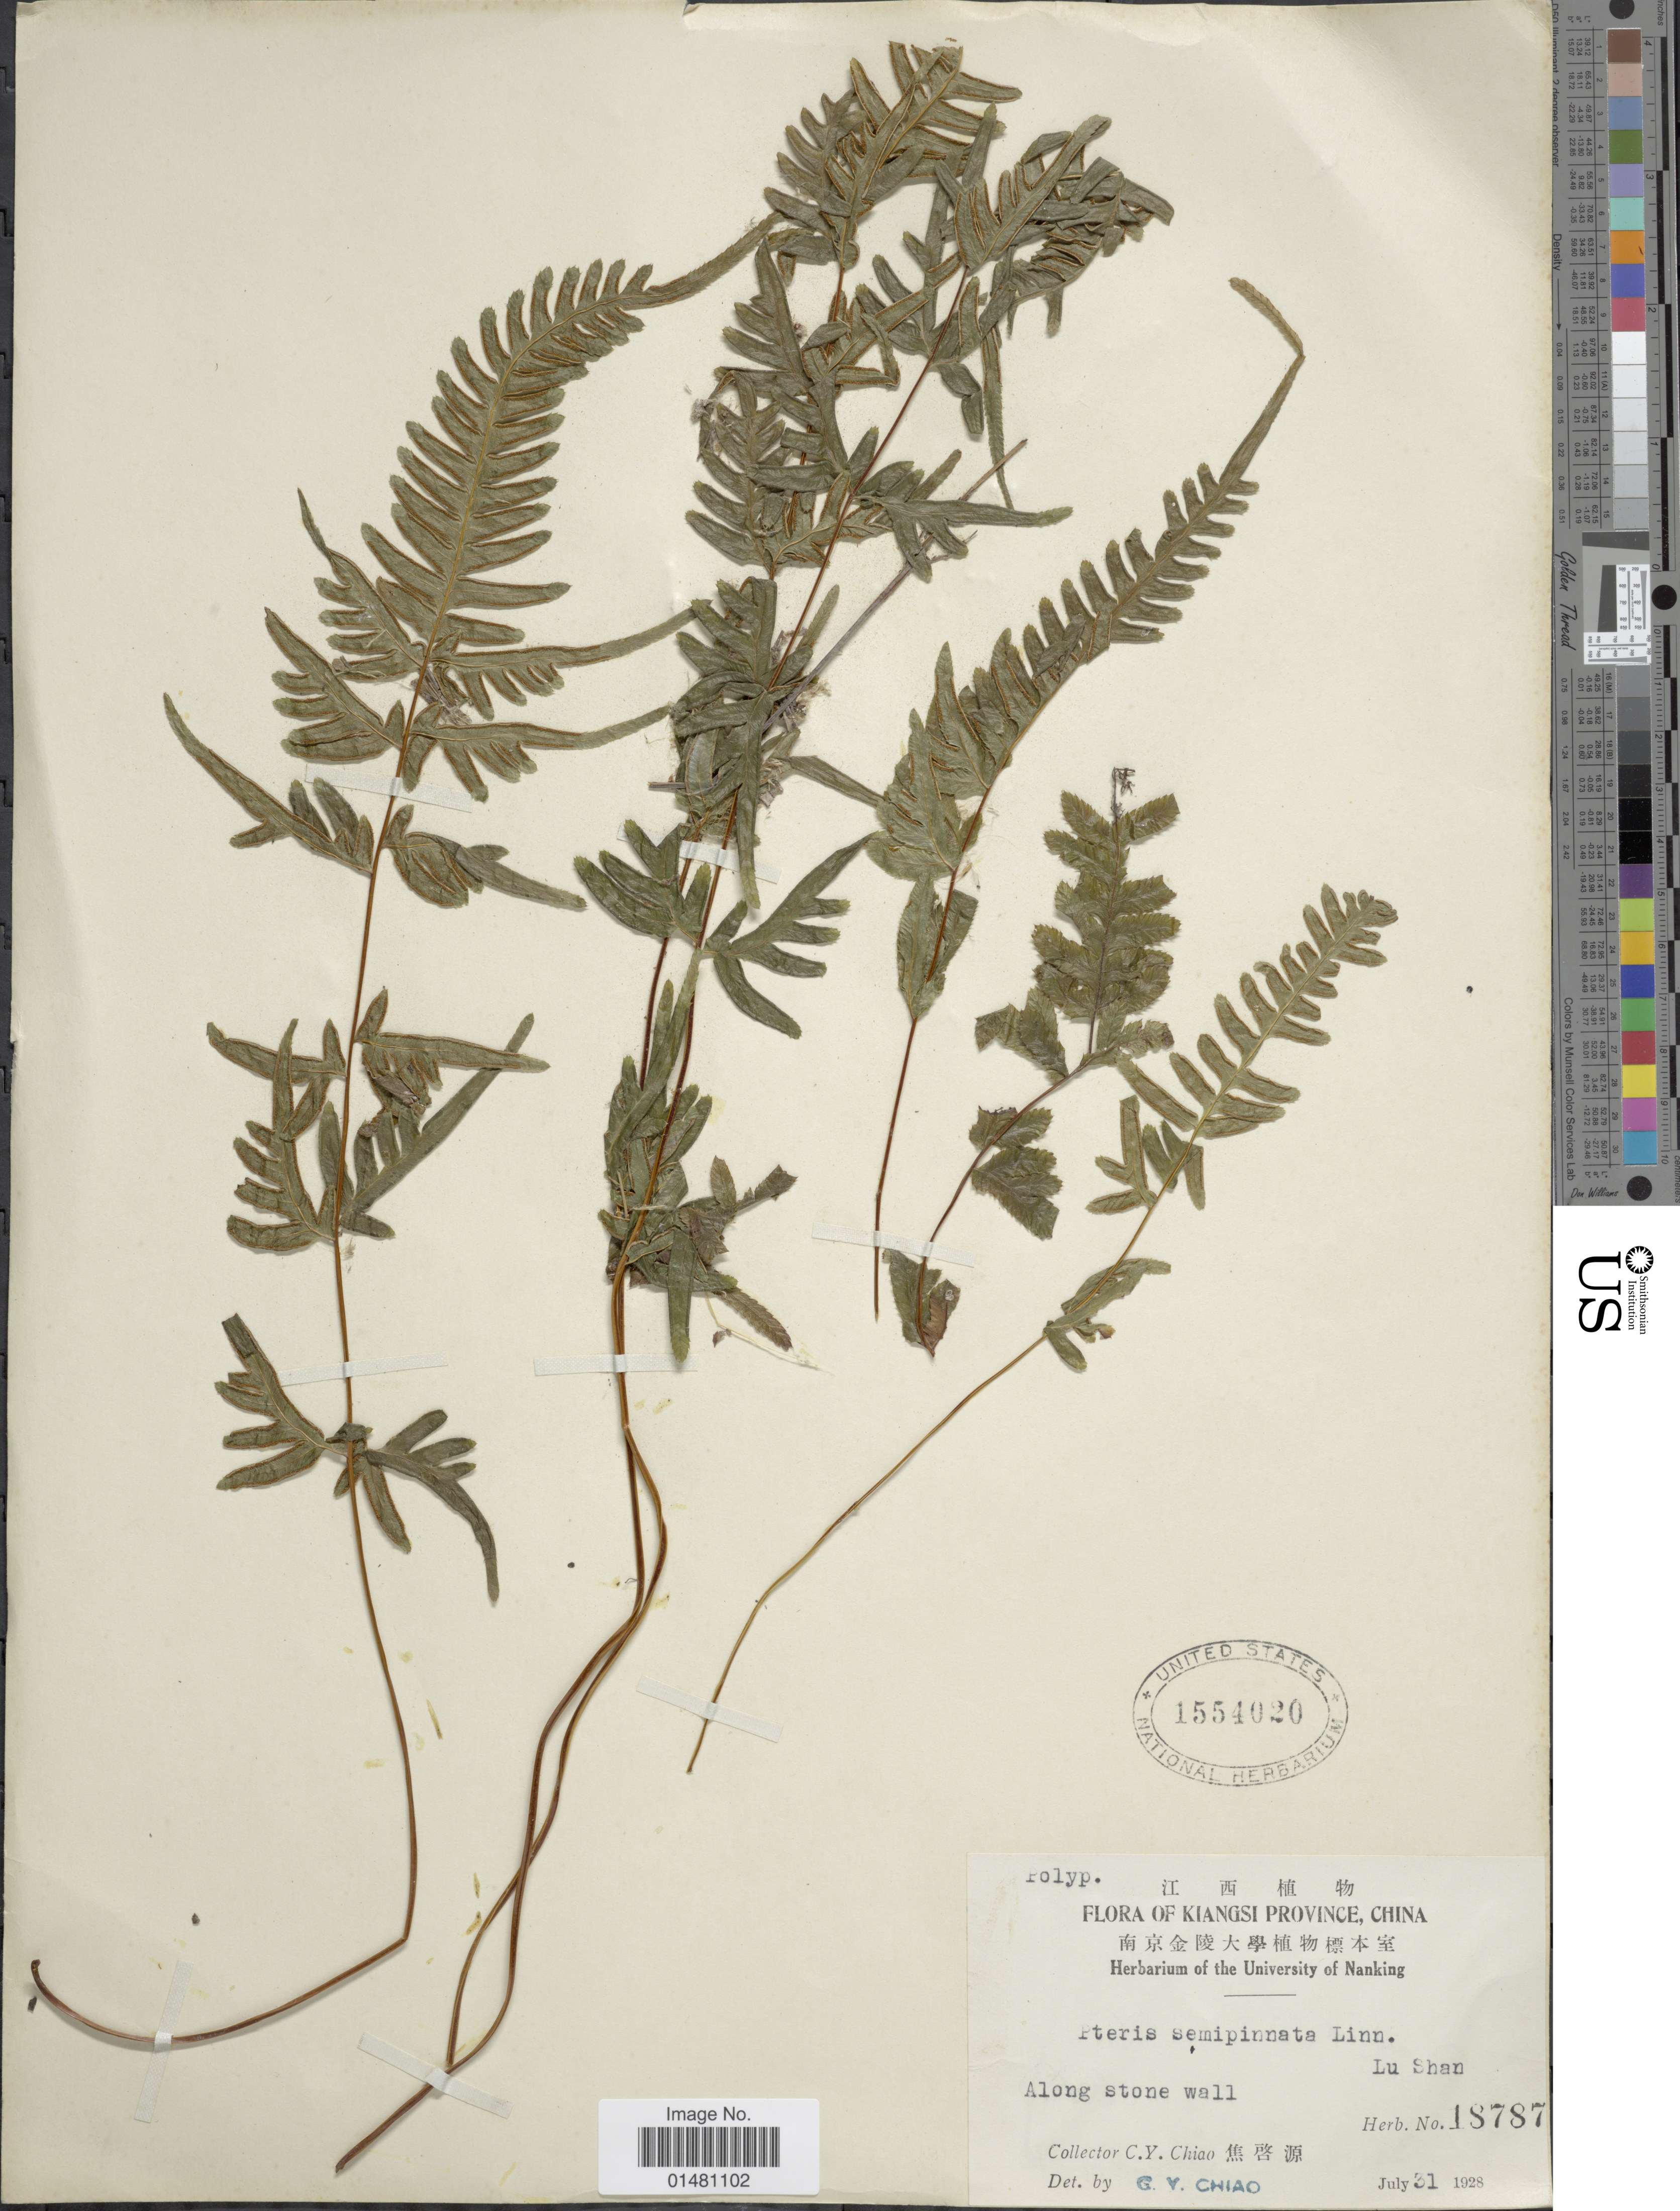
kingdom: Plantae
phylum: Tracheophyta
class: Polypodiopsida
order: Polypodiales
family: Pteridaceae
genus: Pteris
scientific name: Pteris semipinnata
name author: L.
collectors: C. Y. Chiao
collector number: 18787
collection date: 1928-07-31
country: China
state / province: Jiangxi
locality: Kiangsi Province, Along stone wall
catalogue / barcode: US 1554020